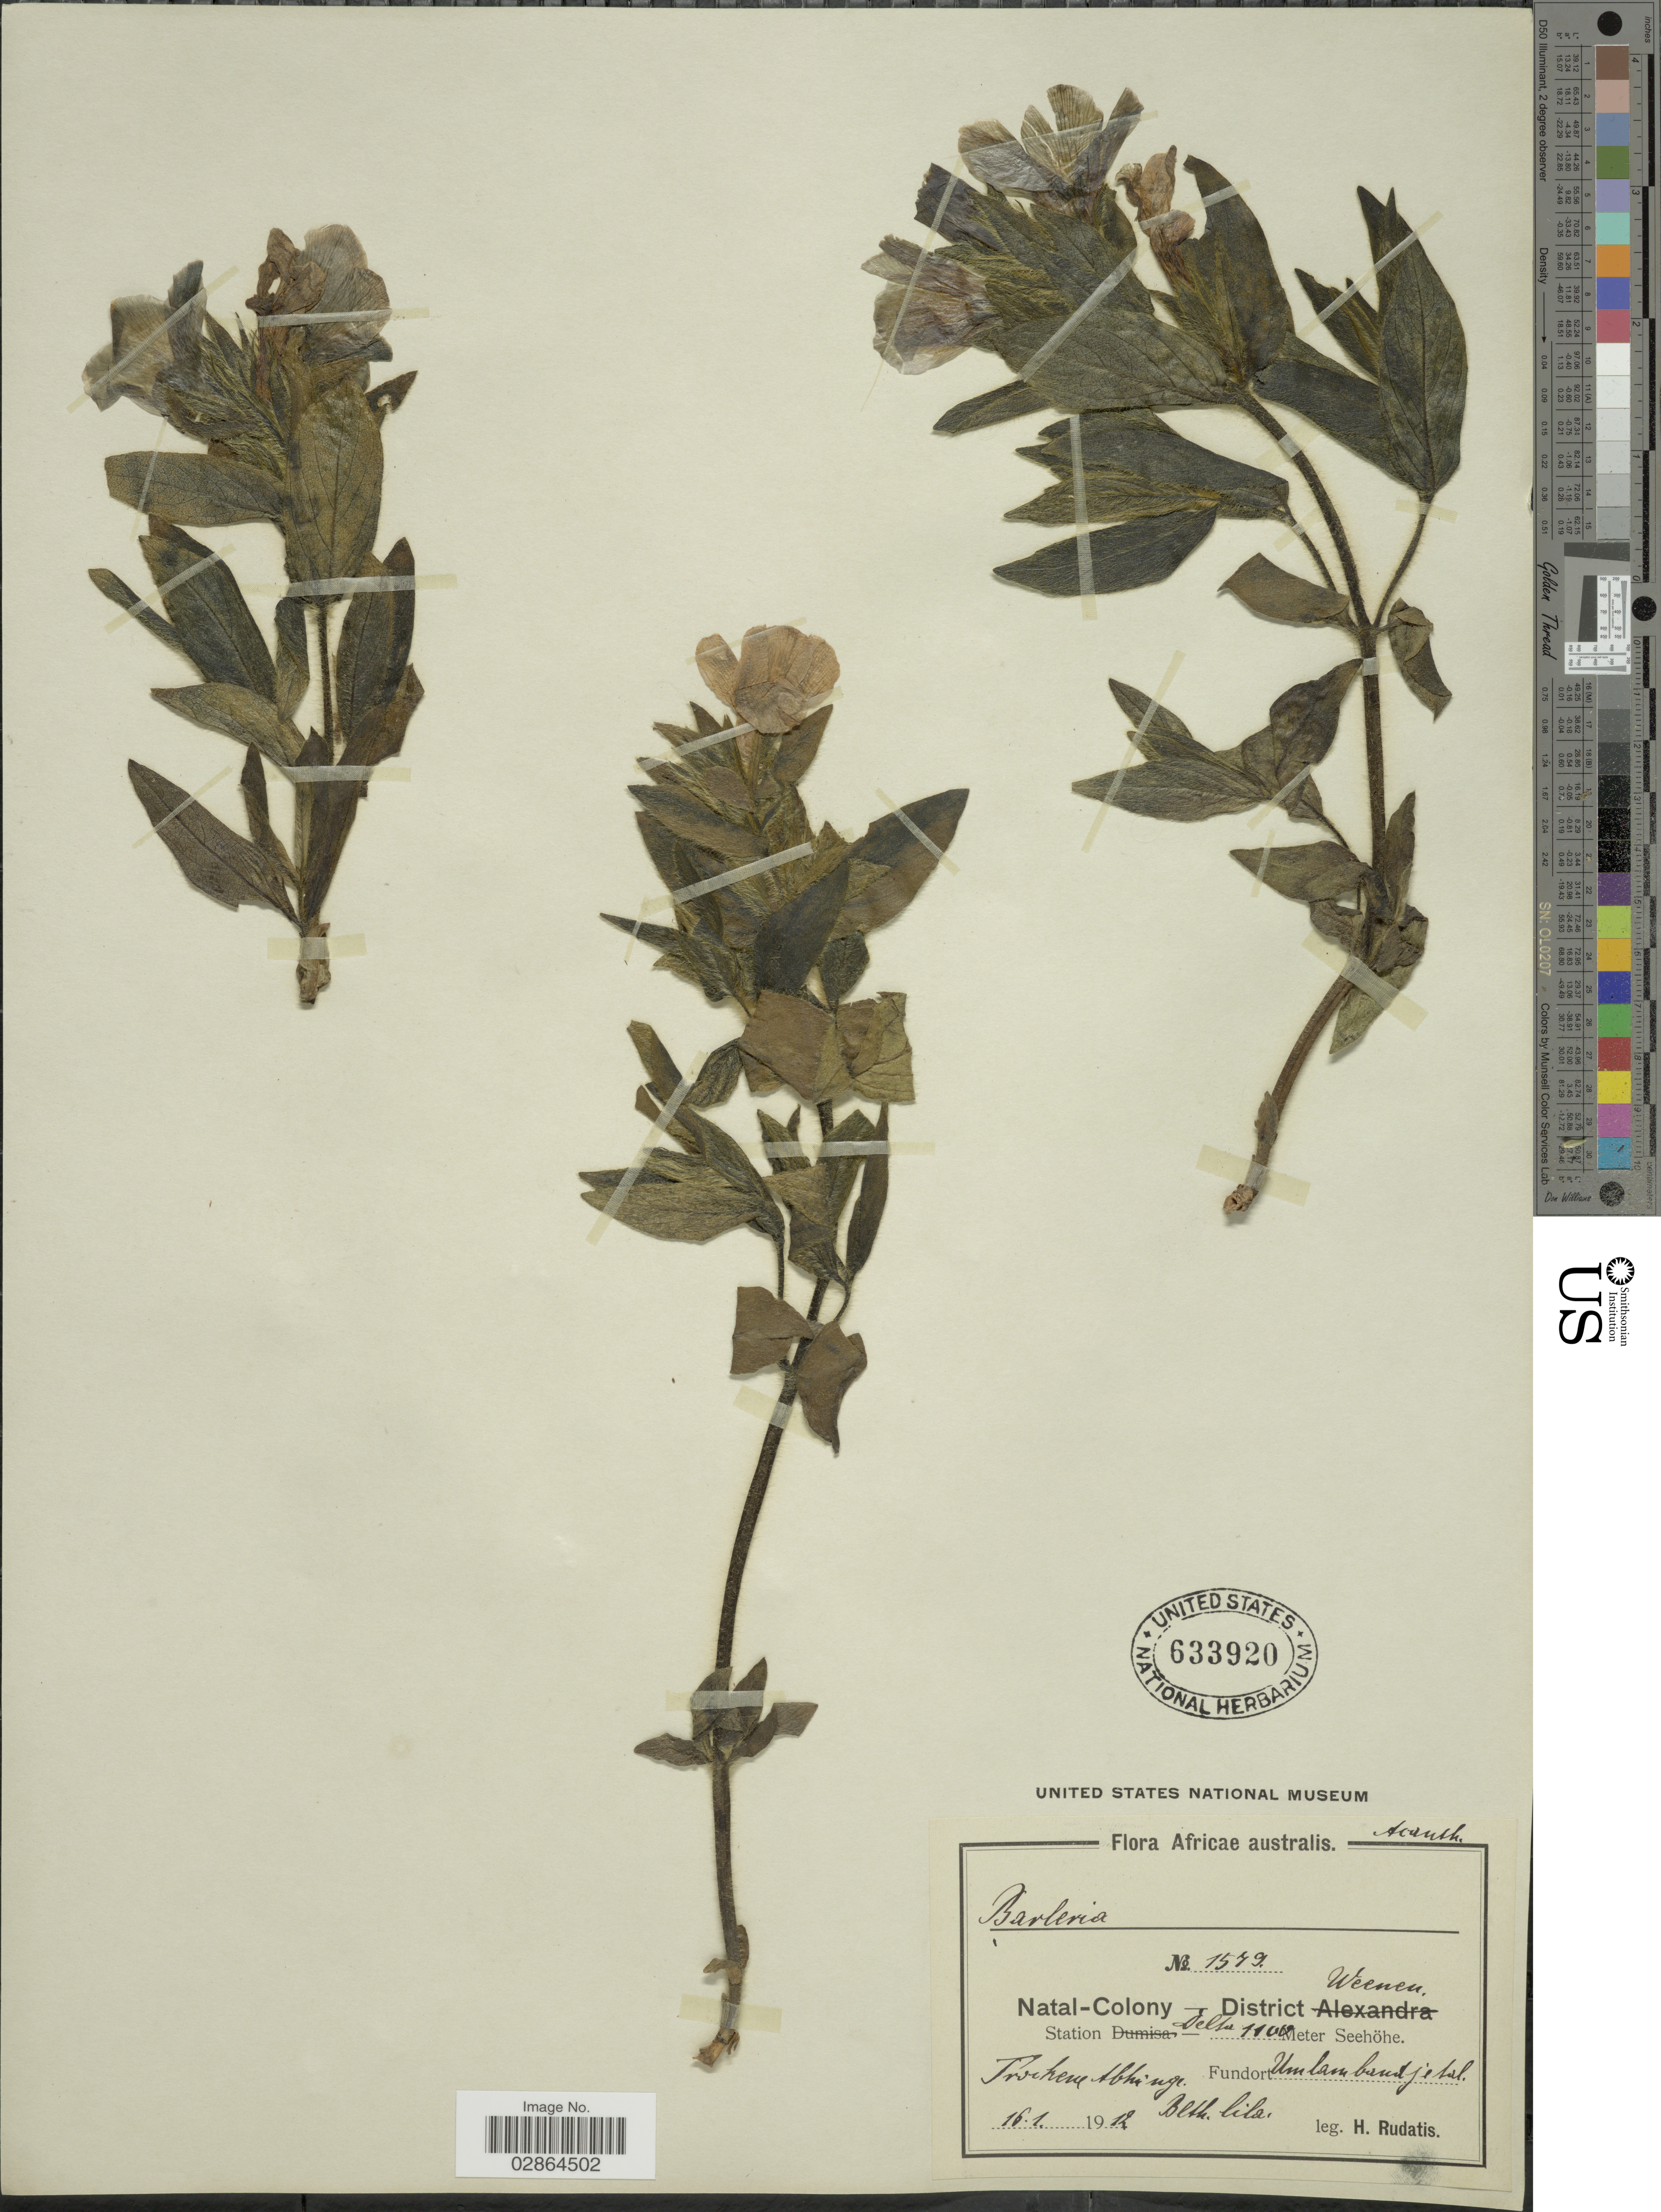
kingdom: Plantae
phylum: Tracheophyta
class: Magnoliopsida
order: Lamiales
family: Acanthaceae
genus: Barleria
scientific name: Barleria sp.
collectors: H. Rudatis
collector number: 1579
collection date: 1912-01-16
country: South Africa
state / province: KwaZulu-Natal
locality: Natal-Colony. District Weenen, Station Delta.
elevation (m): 1100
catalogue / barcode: US 633920